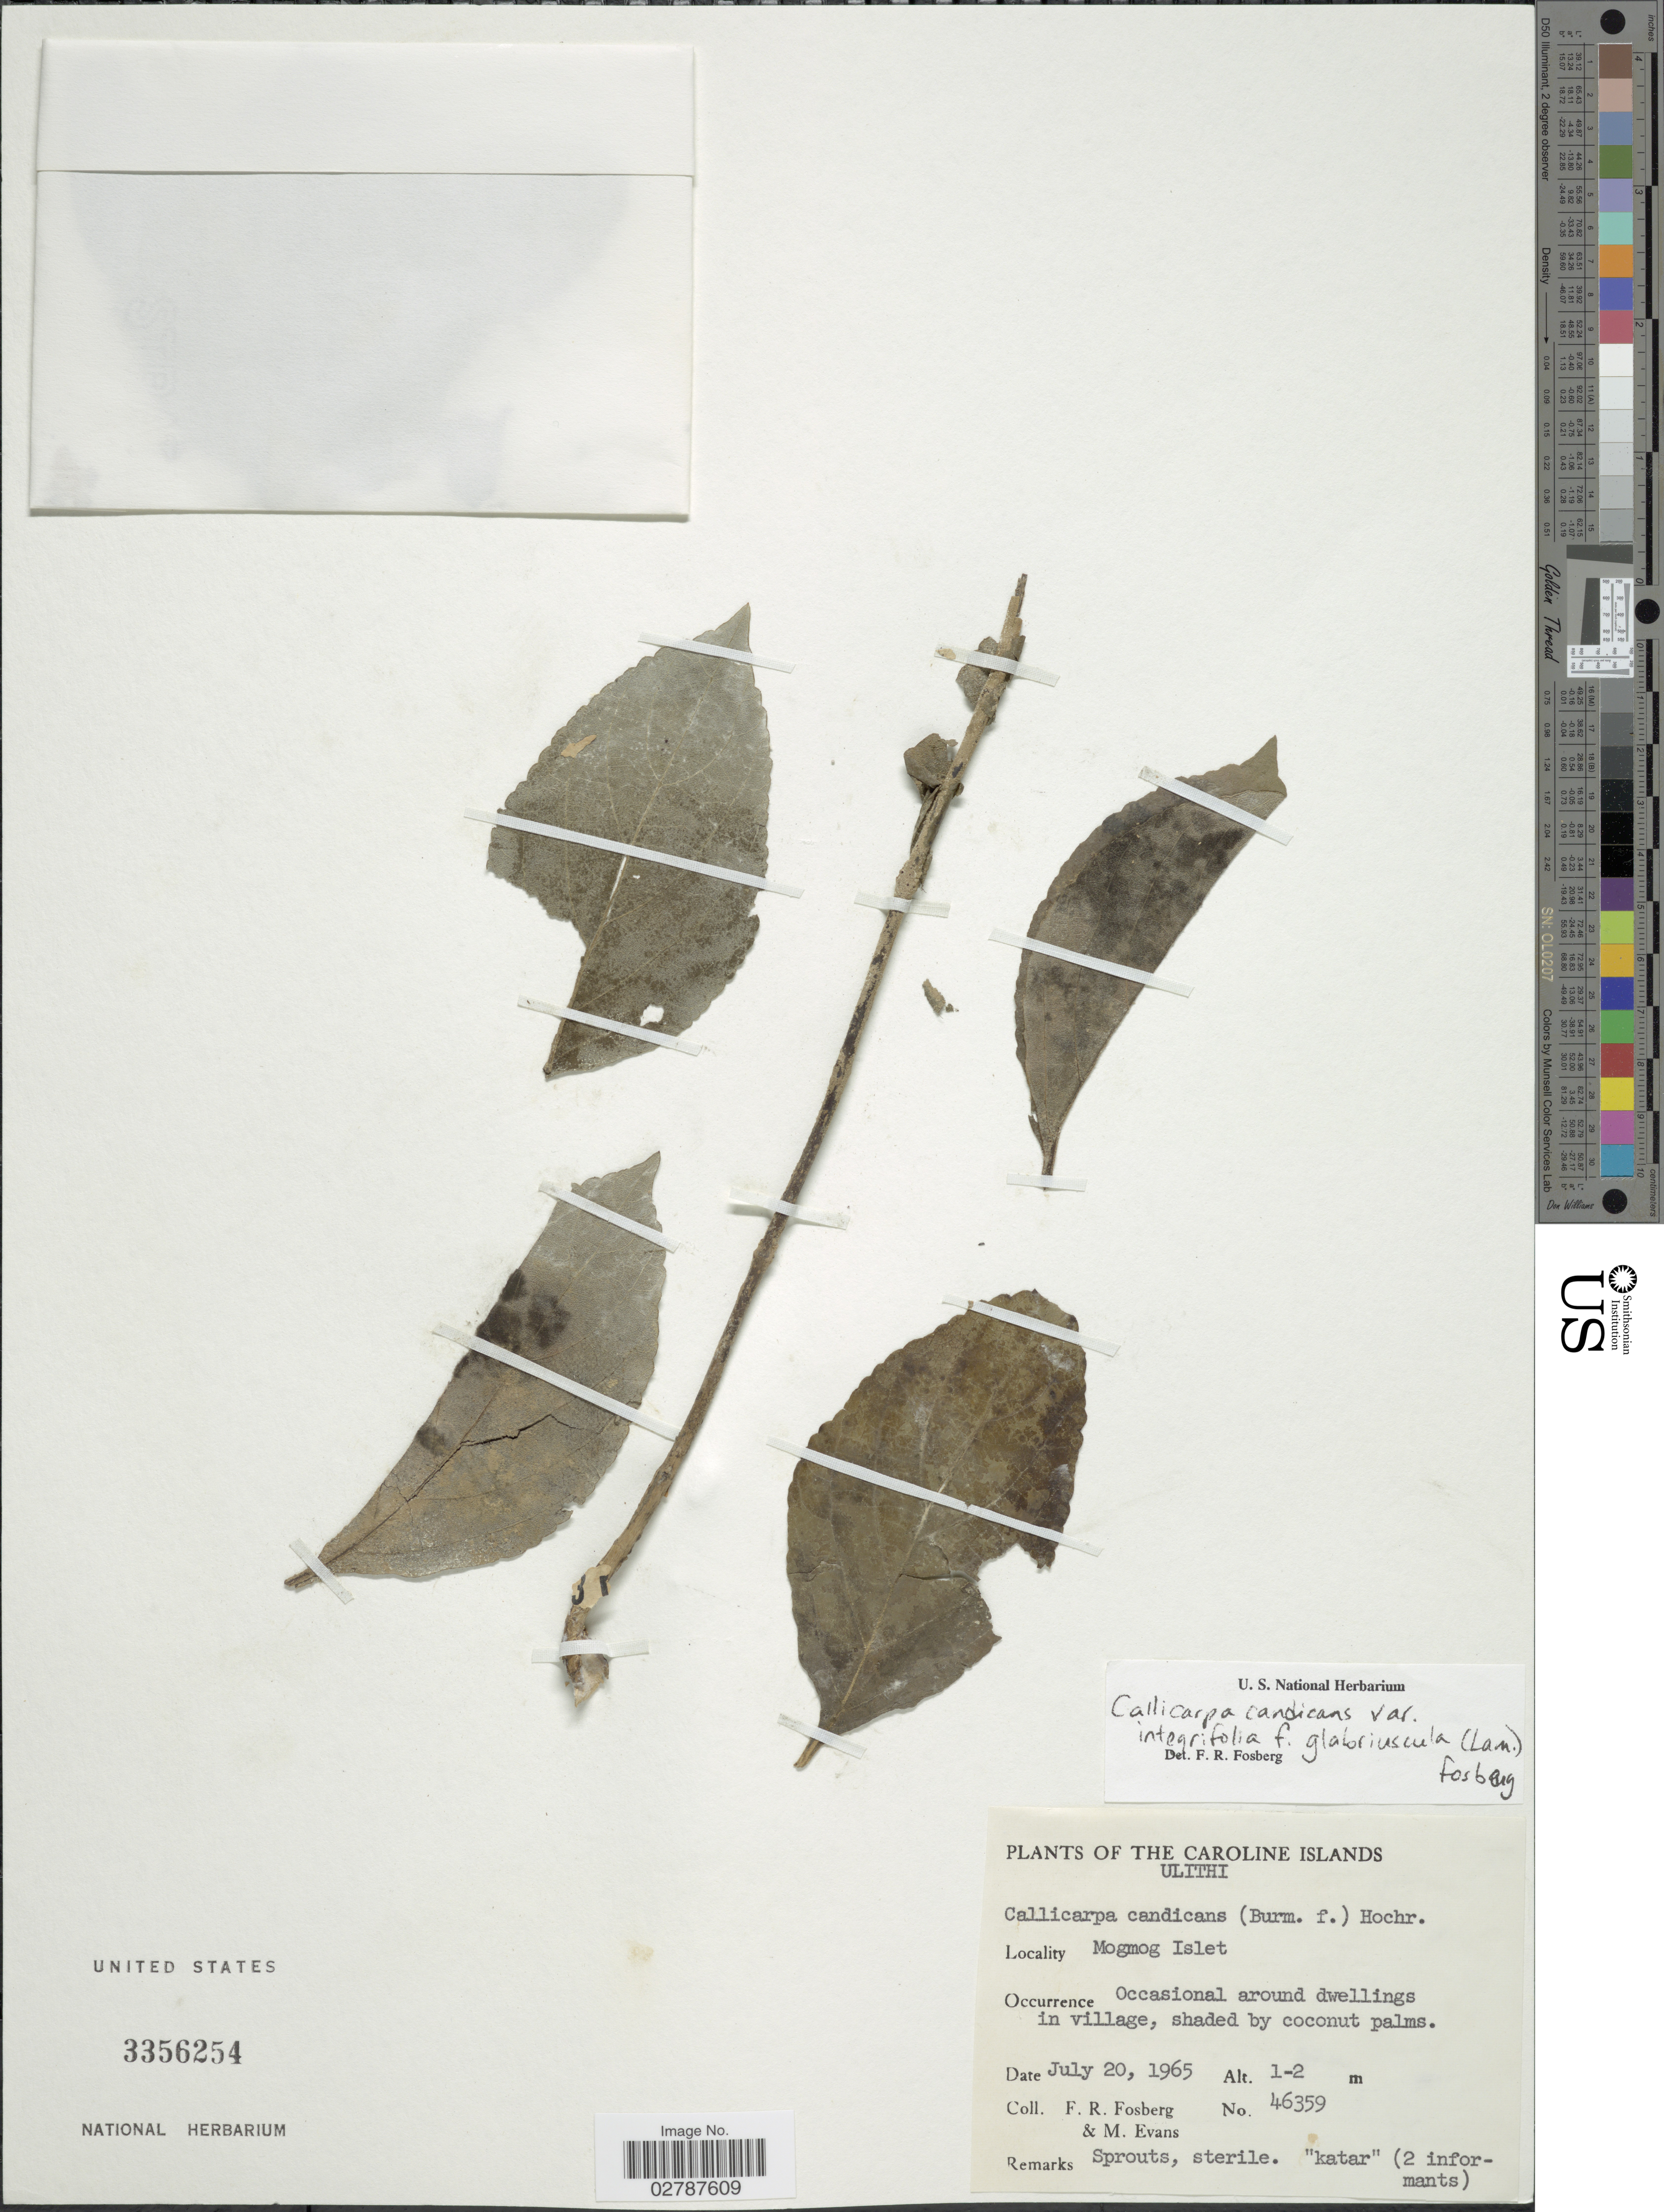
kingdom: Plantae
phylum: Tracheophyta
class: Magnoliopsida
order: Lamiales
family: Lamiaceae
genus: Callicarpa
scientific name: Callicarpa candicans var. integrifolia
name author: (Lam.) Fosberg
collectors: F. R. Fosberg & M. Evans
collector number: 46359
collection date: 1965-07-20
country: Micronesia, Federated States of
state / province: Yap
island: Ulithi Atoll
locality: The Caroline Islands. Ulithi. Mogmog Islet.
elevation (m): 1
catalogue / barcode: US 3356254